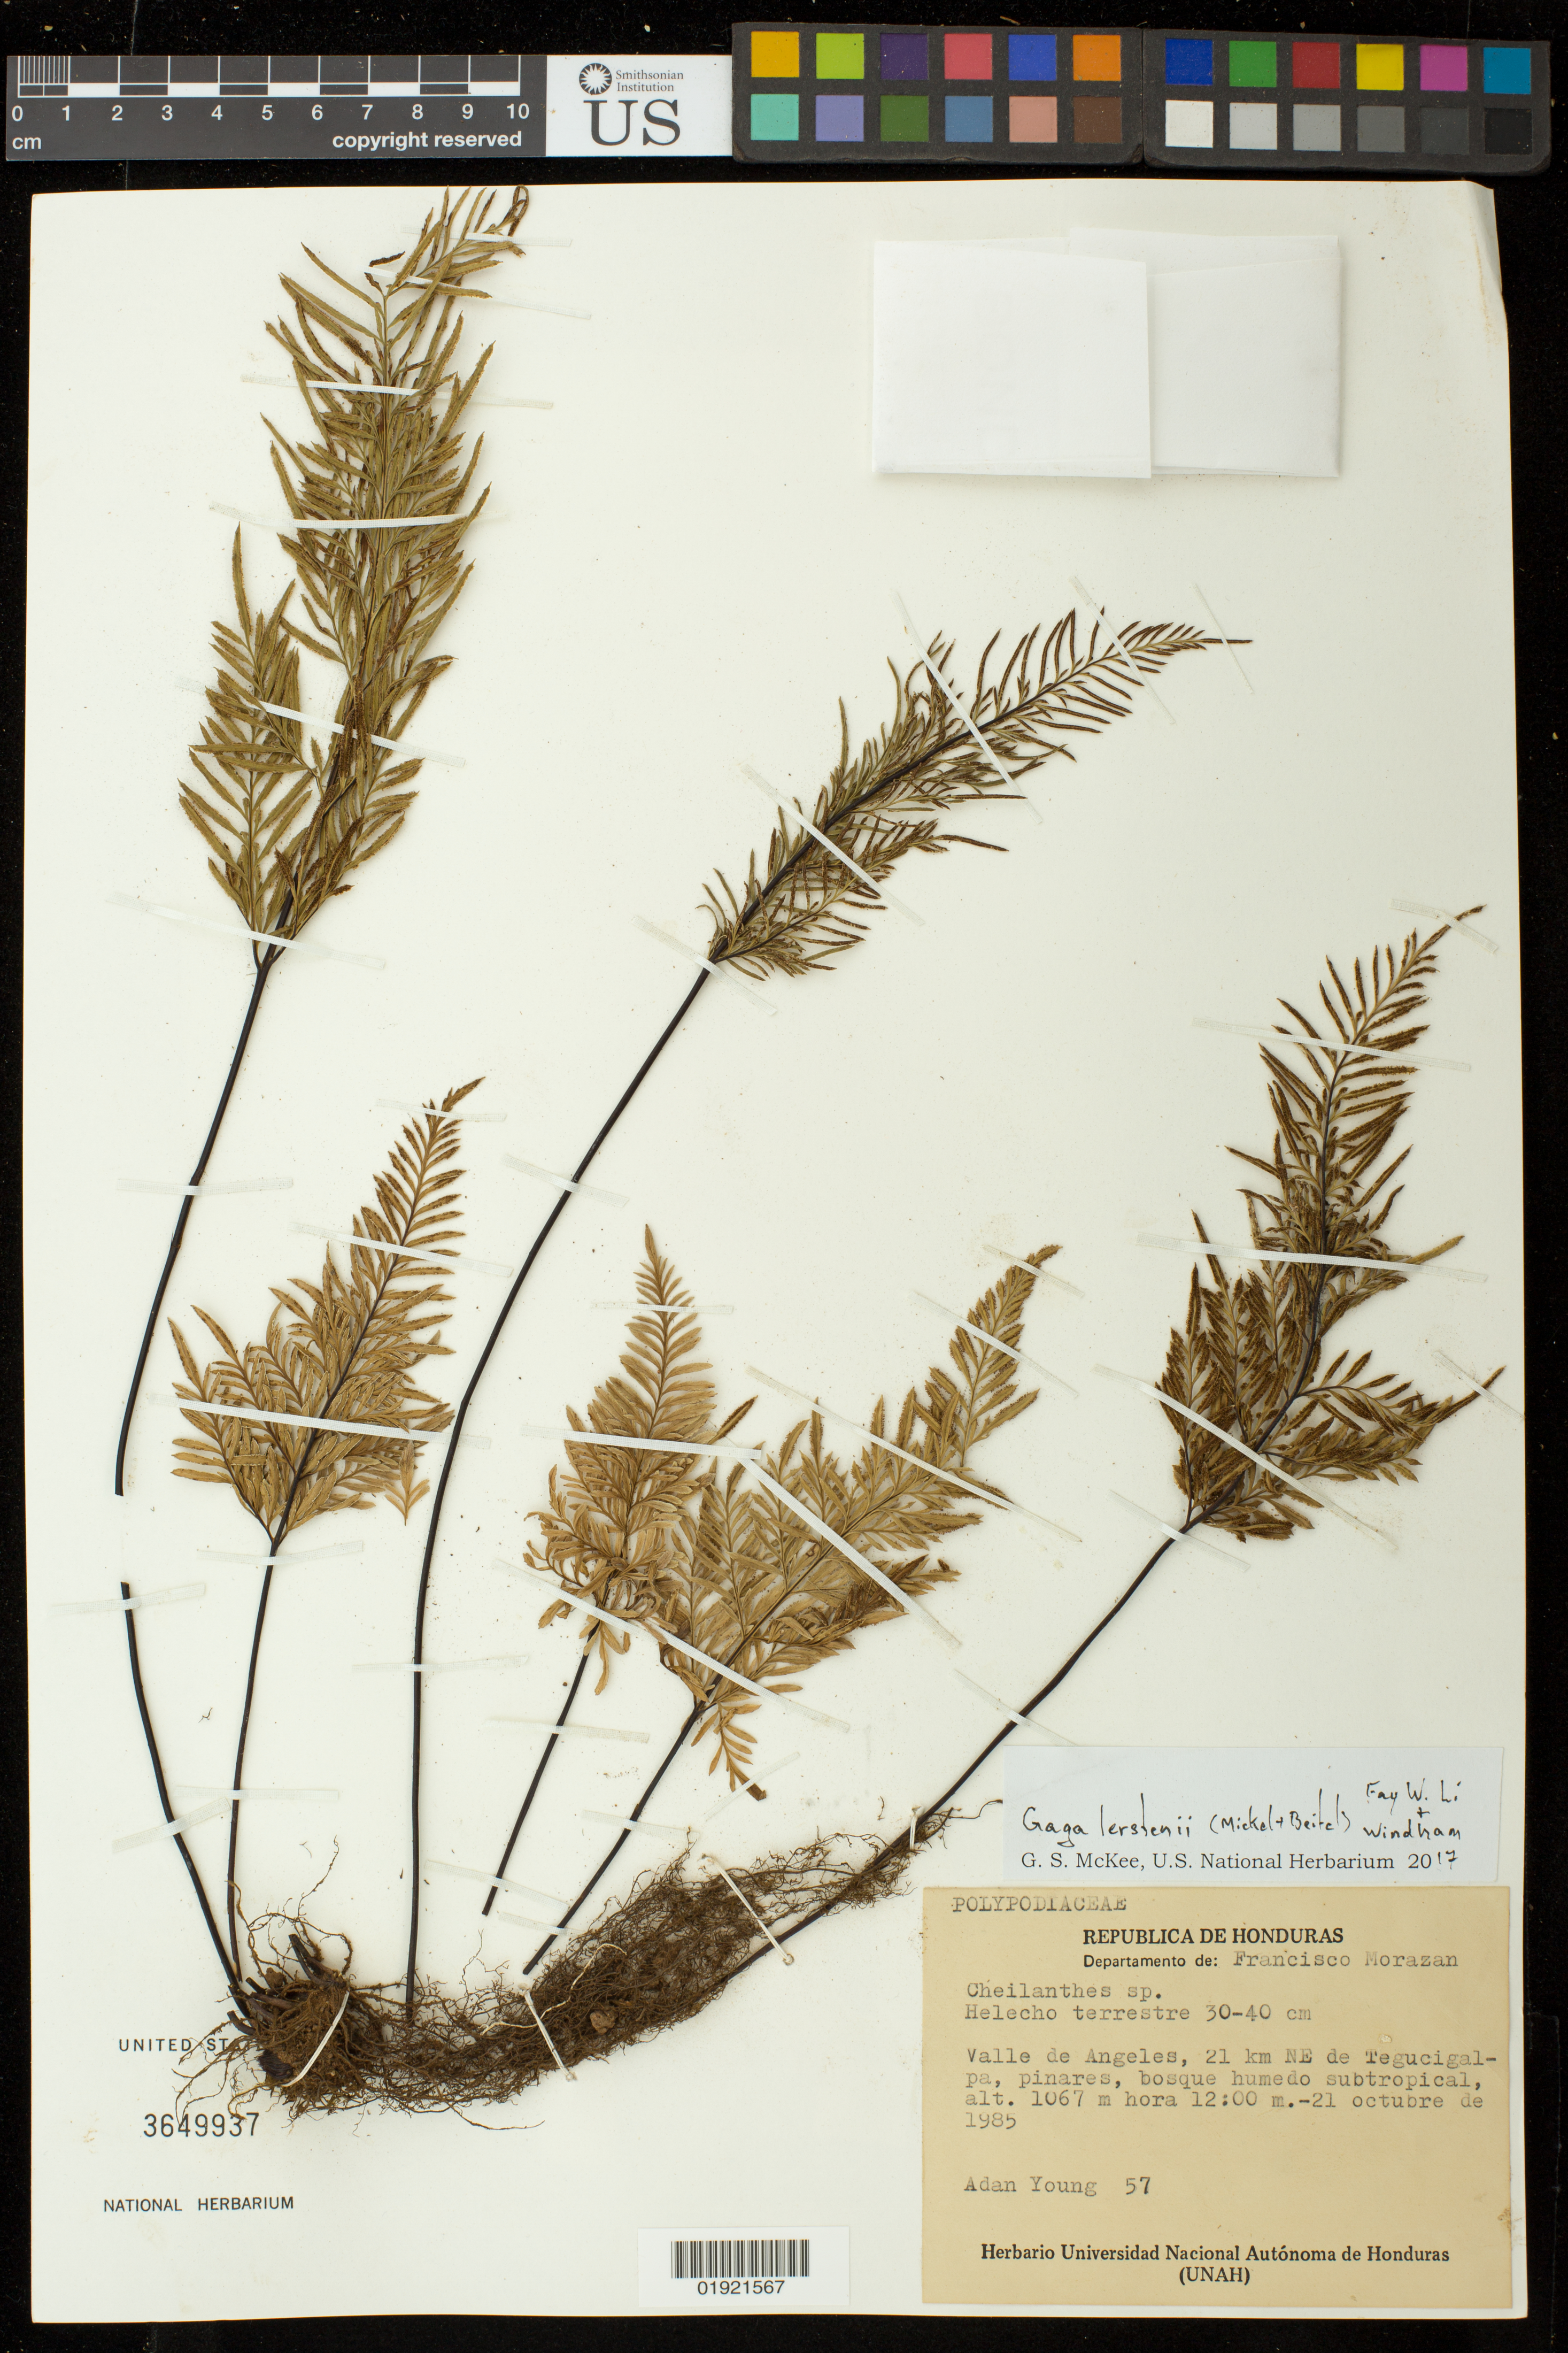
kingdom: Plantae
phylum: Tracheophyta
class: Polypodiopsida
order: Polypodiales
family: Pteridaceae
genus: Gaga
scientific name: Gaga lerstenii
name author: (Mickel & Beitel) Fay W. Li & Windham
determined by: McKee, G. S., (US), NMNH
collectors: A. Young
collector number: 57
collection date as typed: hora 12:00 m.-21 octubre de 1985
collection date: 1985-10-21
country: Honduras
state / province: Fco. Morazán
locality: Valle de Angeles, 21 km NE de Tegucigalpa, pinares, bosque humedo subtropical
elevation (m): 1067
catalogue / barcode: US 3649937